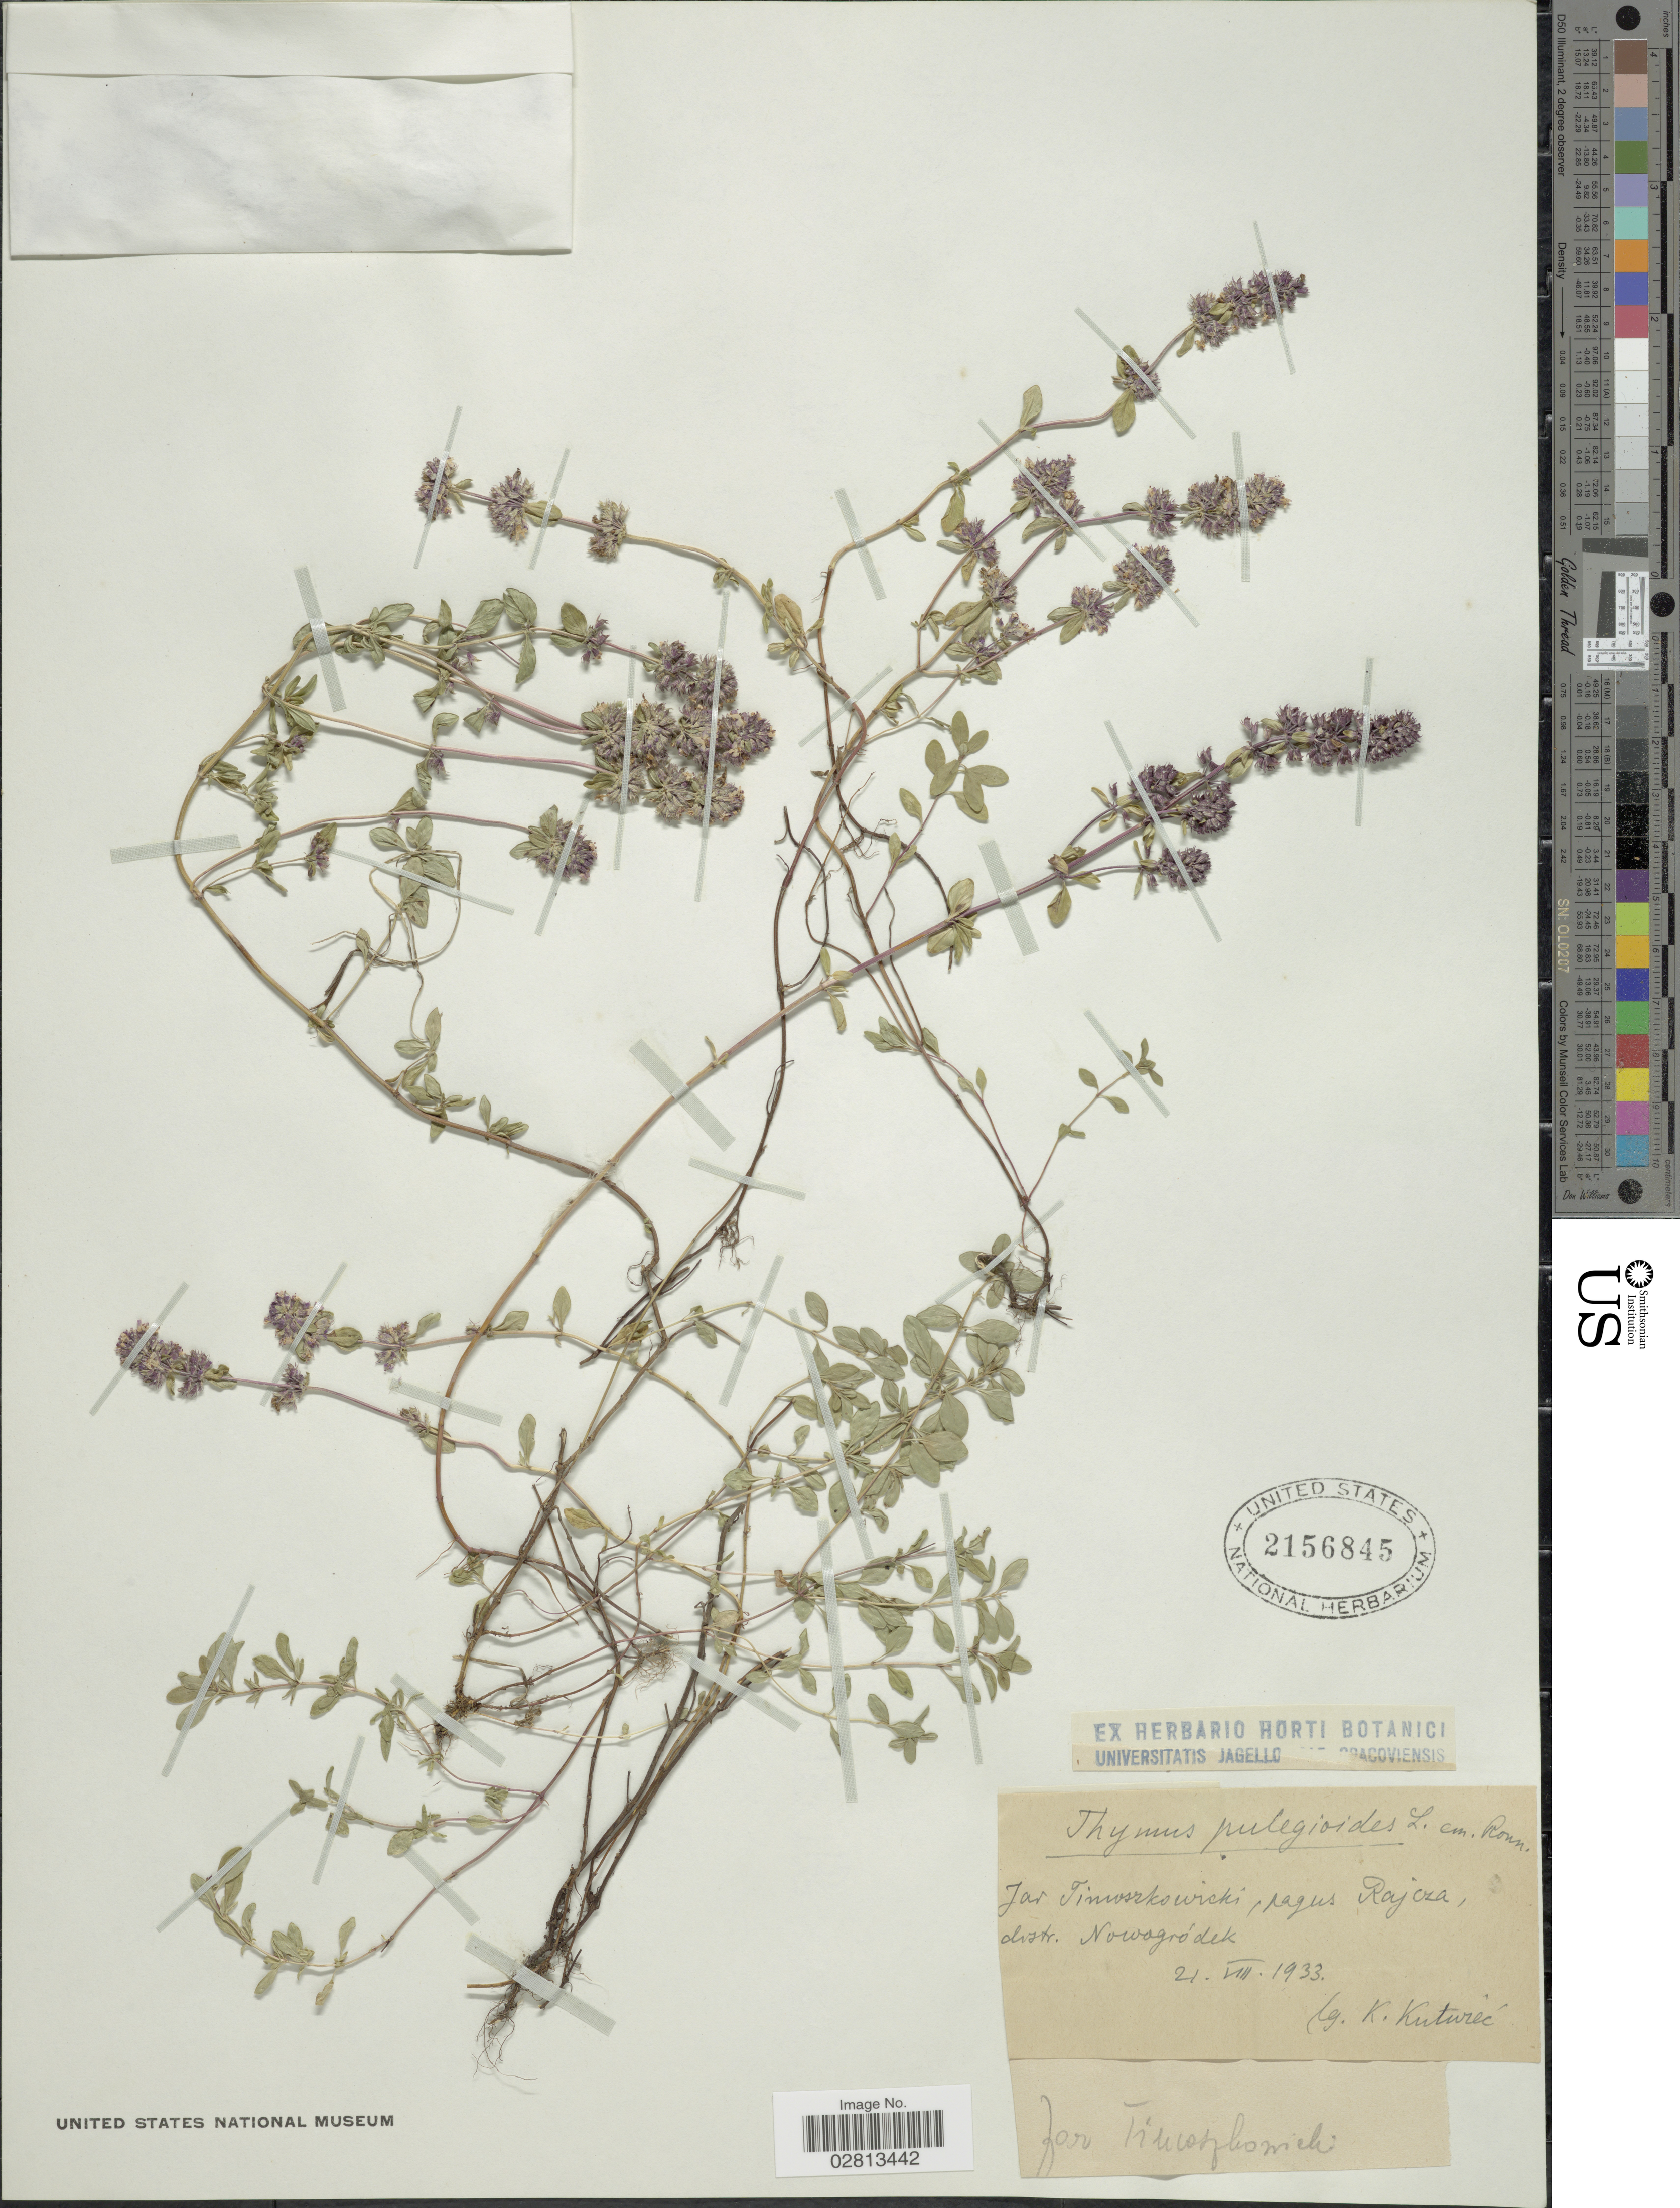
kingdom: Plantae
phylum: Tracheophyta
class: Magnoliopsida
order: Lamiales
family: Lamiaceae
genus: Thymus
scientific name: Thymus pulegioides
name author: L.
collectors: K. Kutwiec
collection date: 1933-08-21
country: Belarus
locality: Jar Timosrkovwicki [interpreted], pagus Rajcza, distr. Nowagródek.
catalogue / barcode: US 2156845